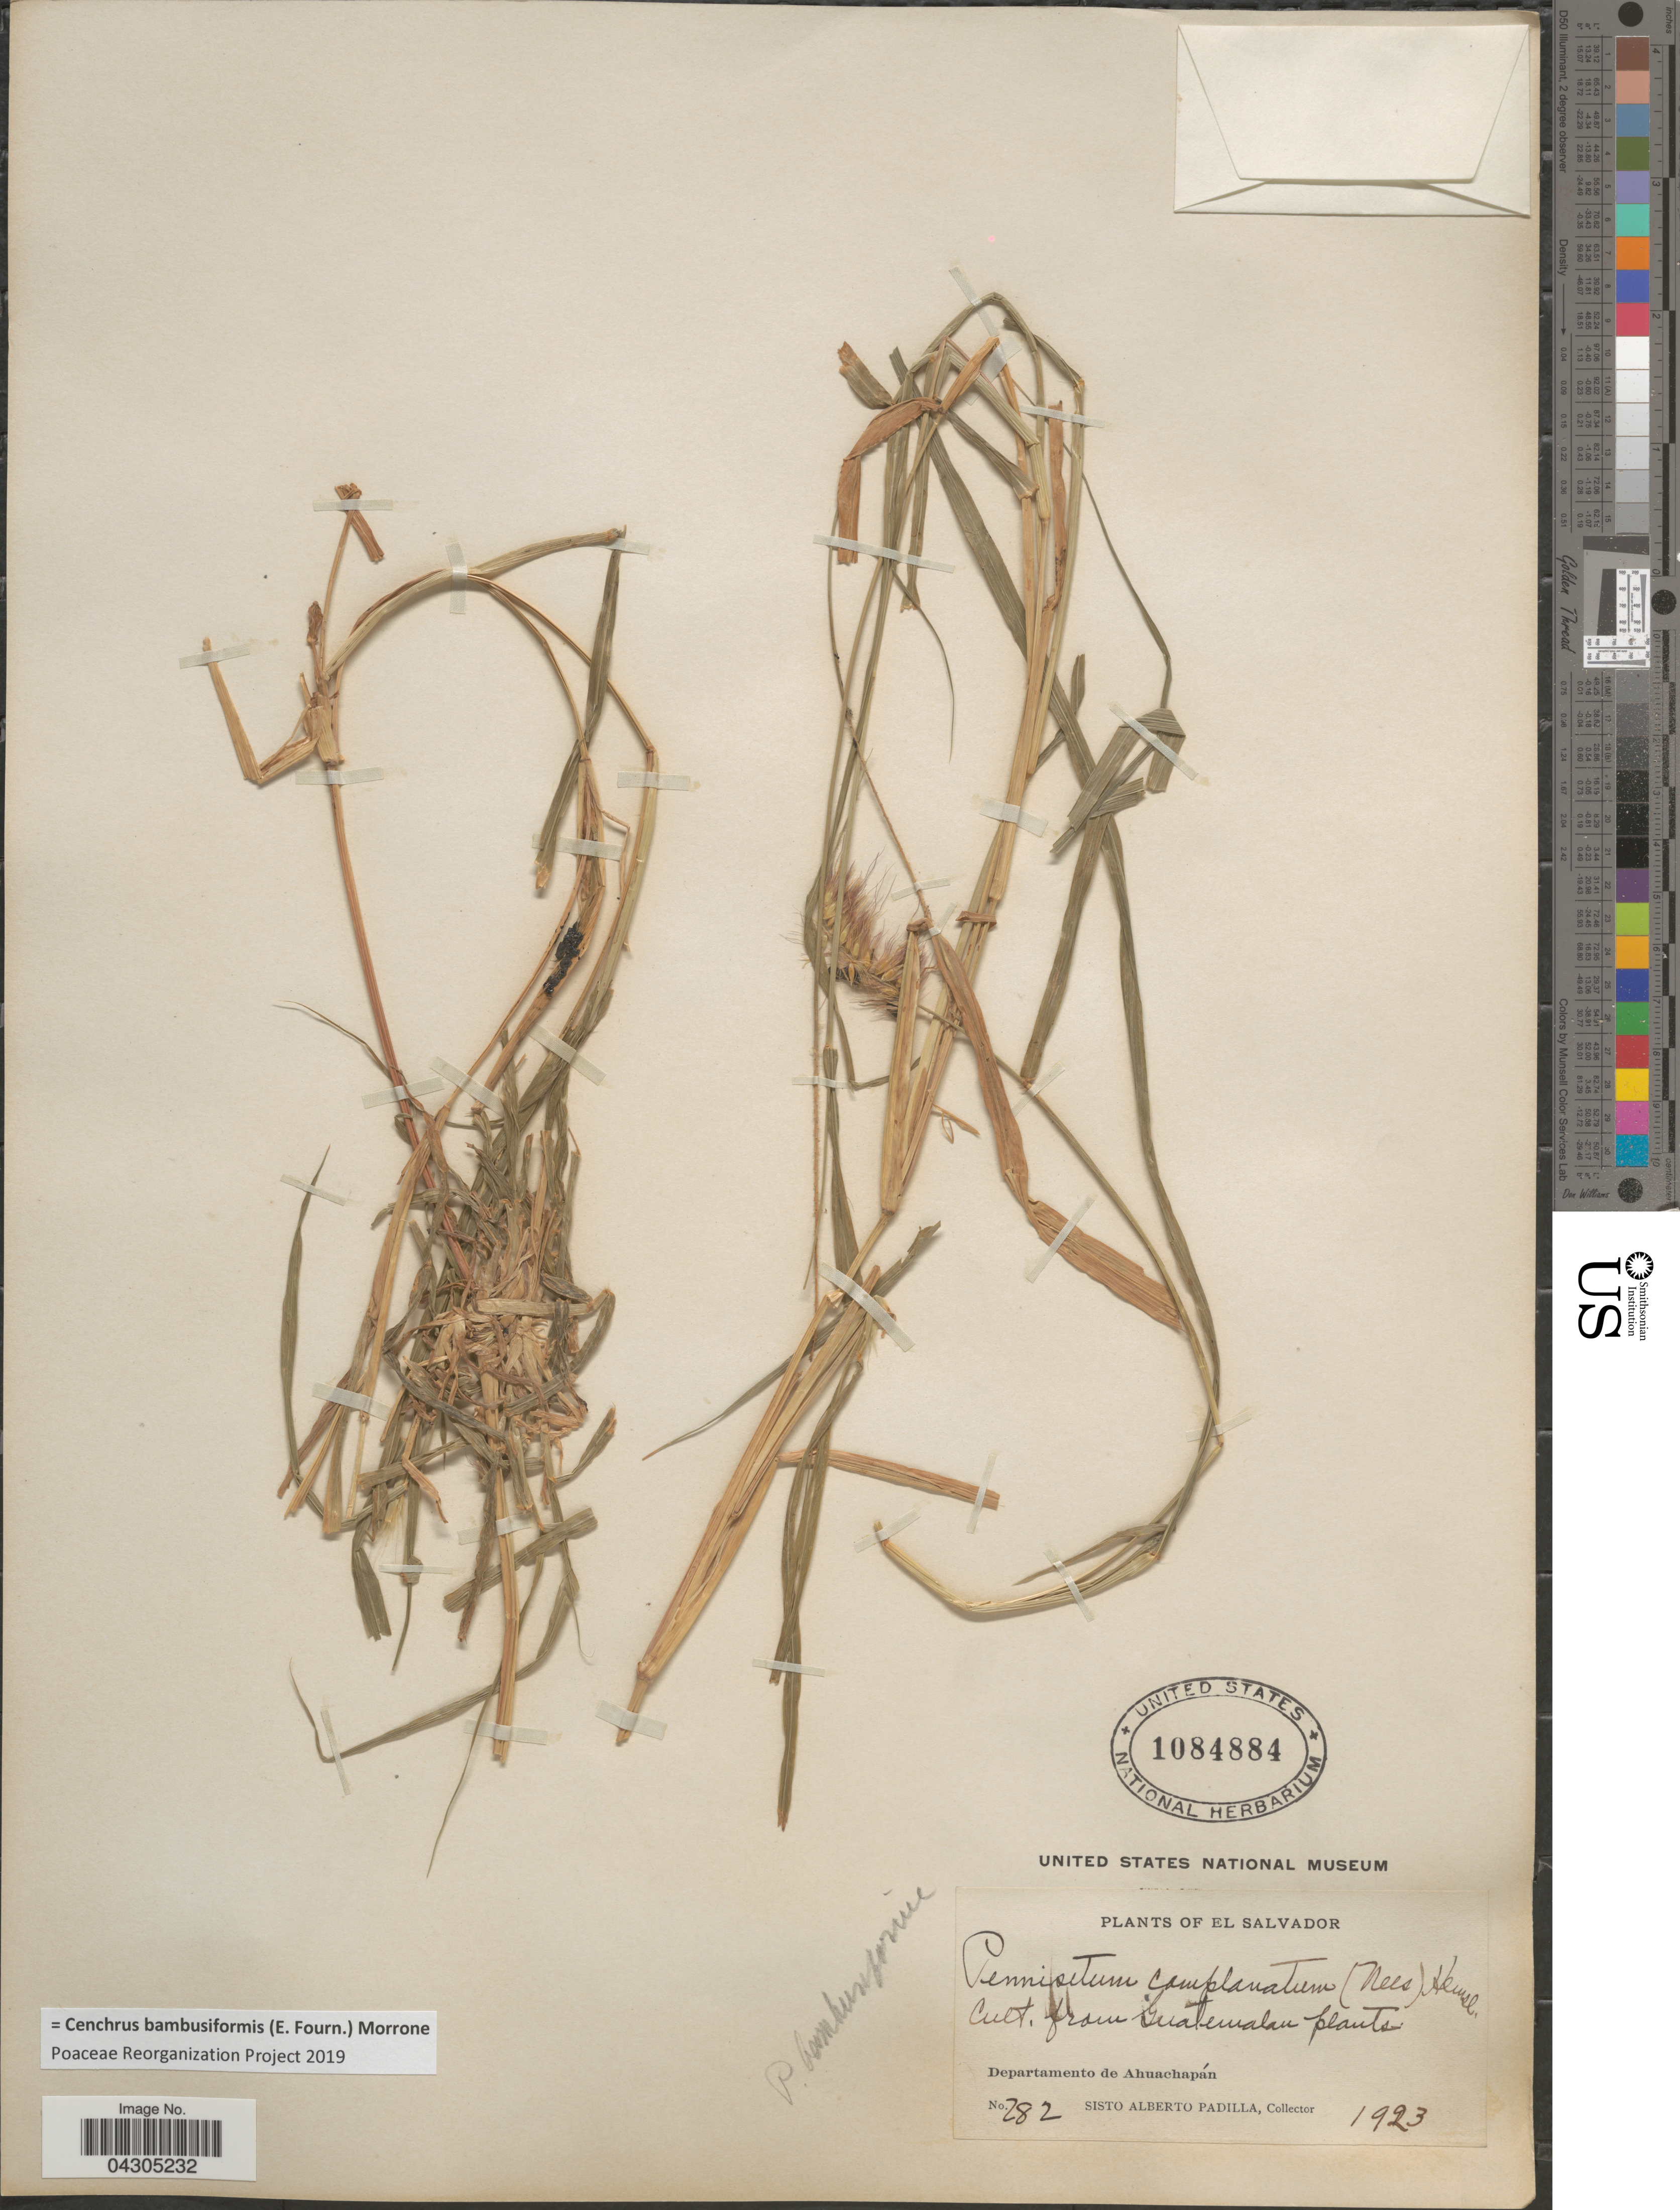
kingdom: Plantae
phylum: Tracheophyta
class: Liliopsida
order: Poales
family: Poaceae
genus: Cenchrus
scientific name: Cenchrus bambusiformis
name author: (E. Fourn.) Morrone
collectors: S. A. Padilla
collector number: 282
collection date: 1923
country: El Salvador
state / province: Ahuachapan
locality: Cult. from Guatemalan plants. Departamento de Ahuachapán.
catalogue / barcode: US 1084884